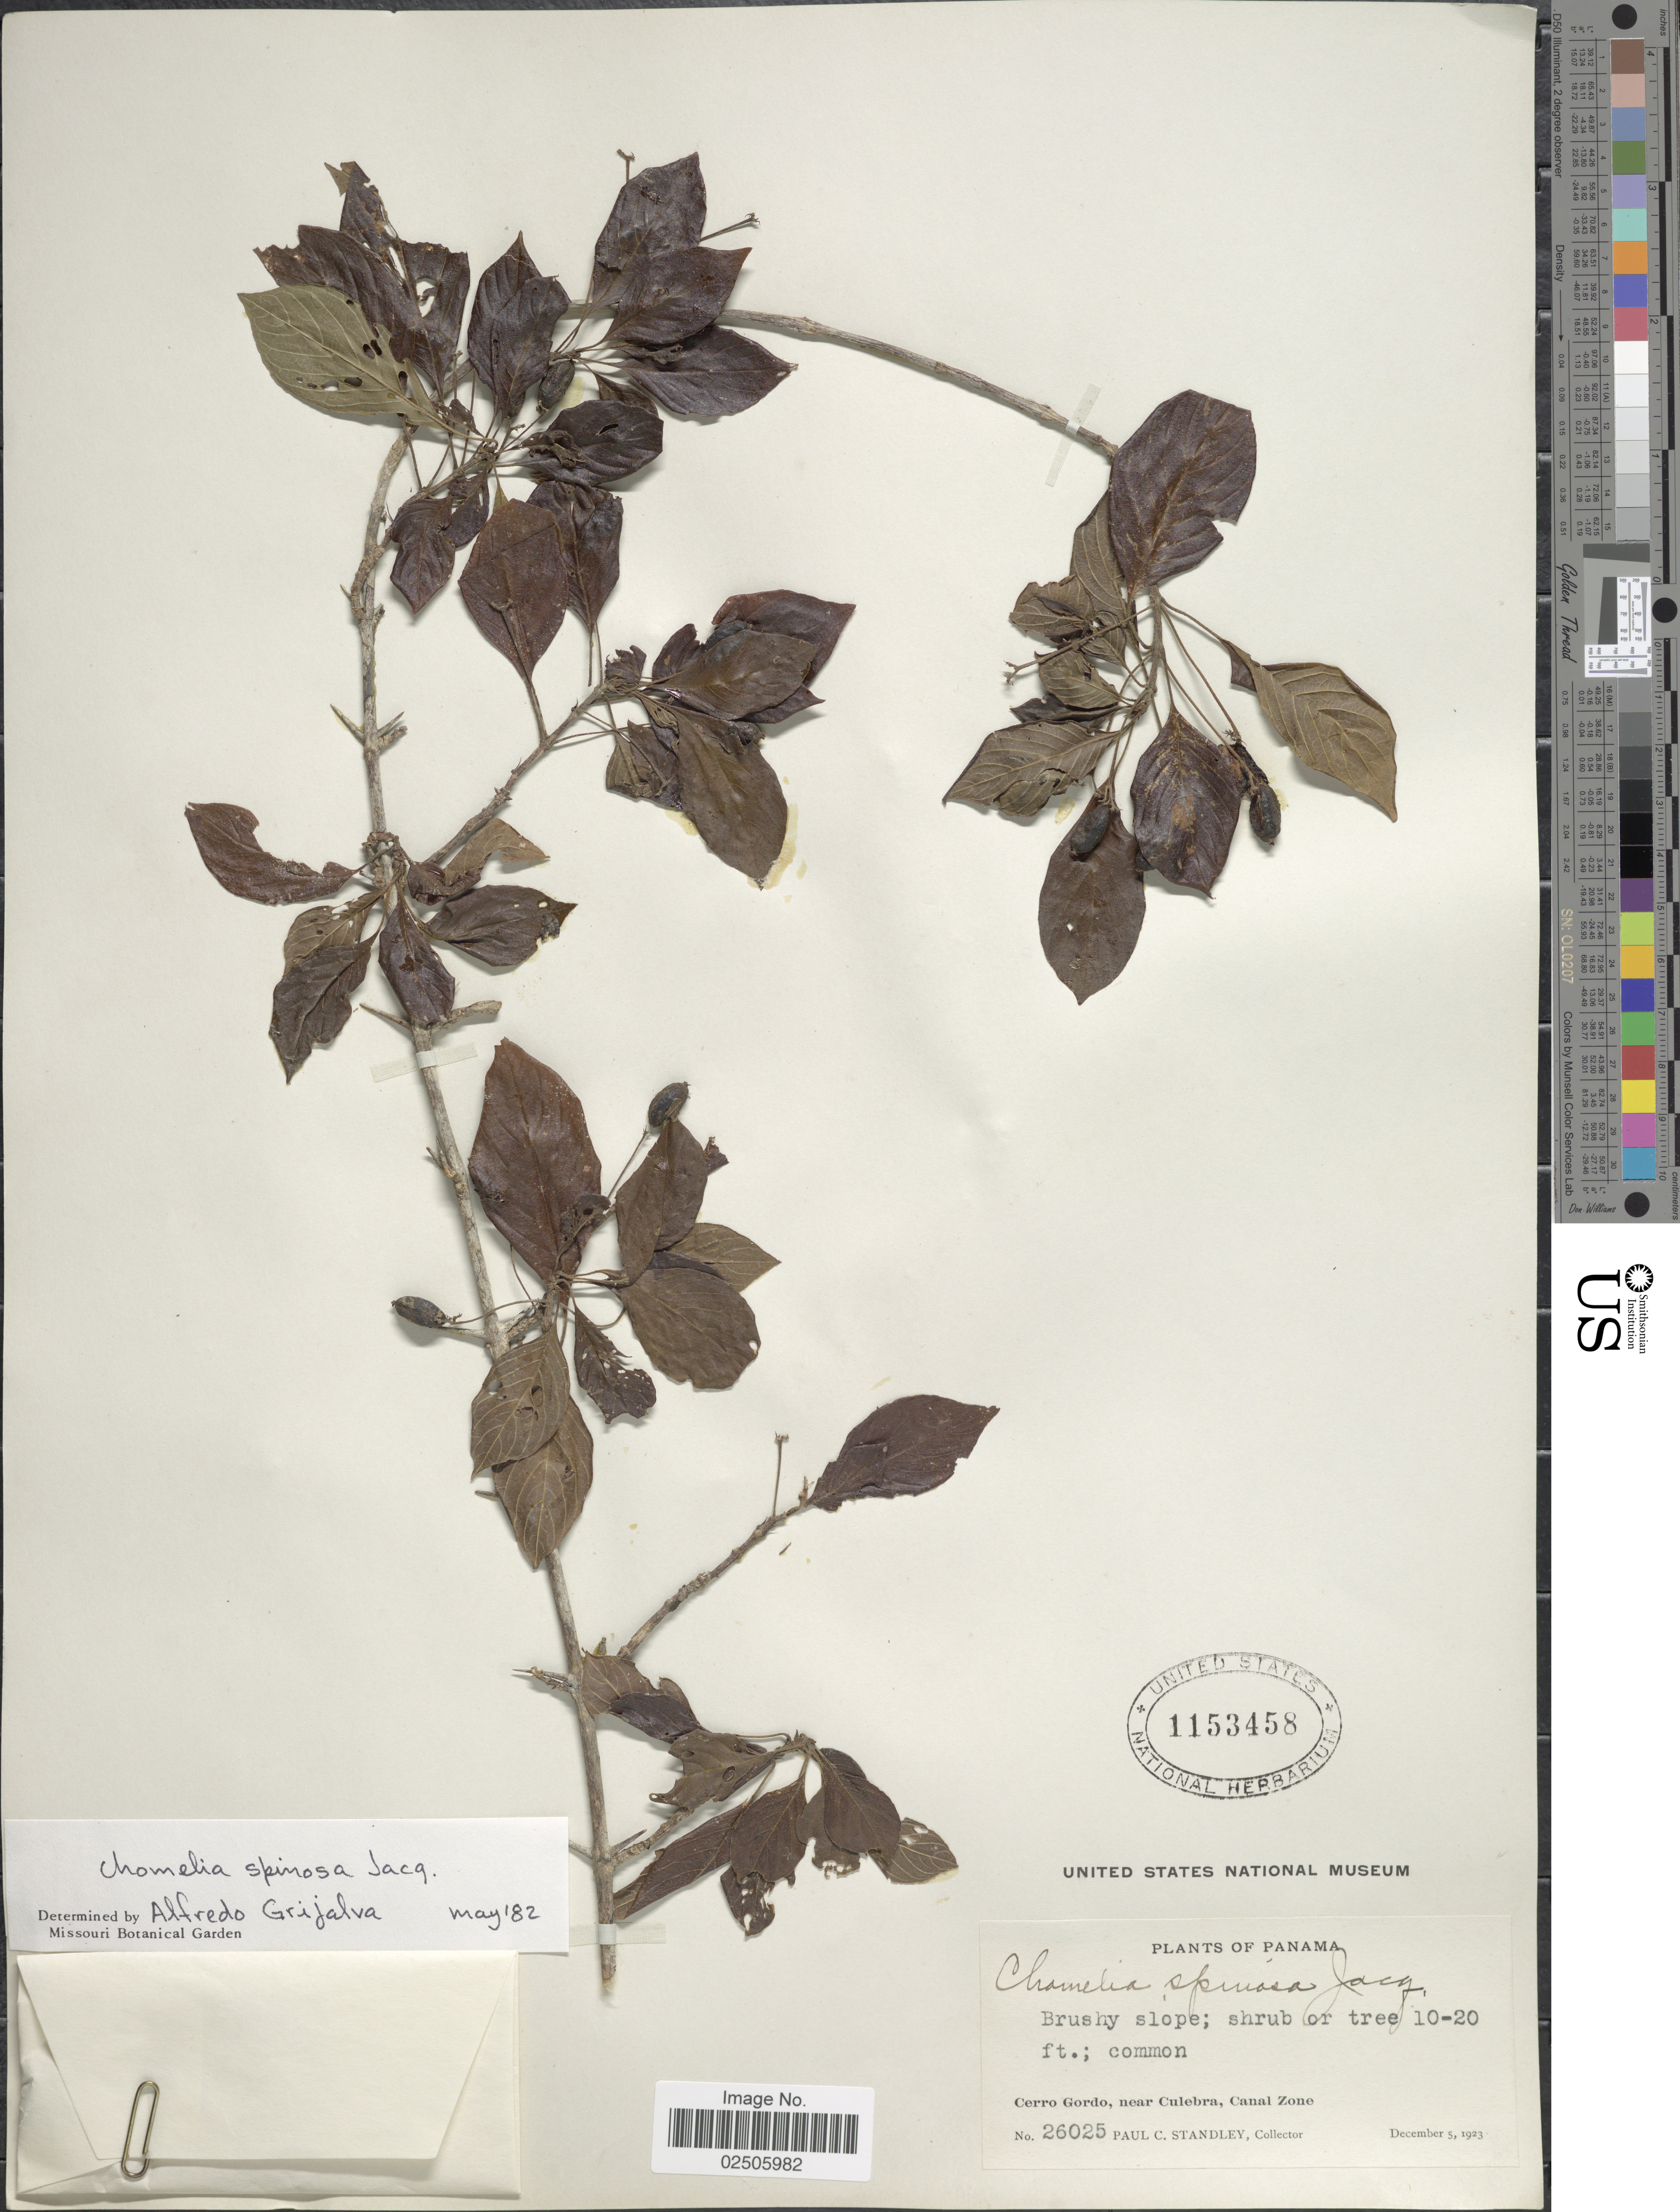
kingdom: Plantae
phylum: Tracheophyta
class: Magnoliopsida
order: Gentianales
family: Rubiaceae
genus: Chomelia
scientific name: Chomelia spinosa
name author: Jacq.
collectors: P. C. Standley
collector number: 26025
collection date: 1923-12-05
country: Panama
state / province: Colón / Panamá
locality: Cerro Gordo, near Culebra, Canal Zone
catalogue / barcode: US 1153458